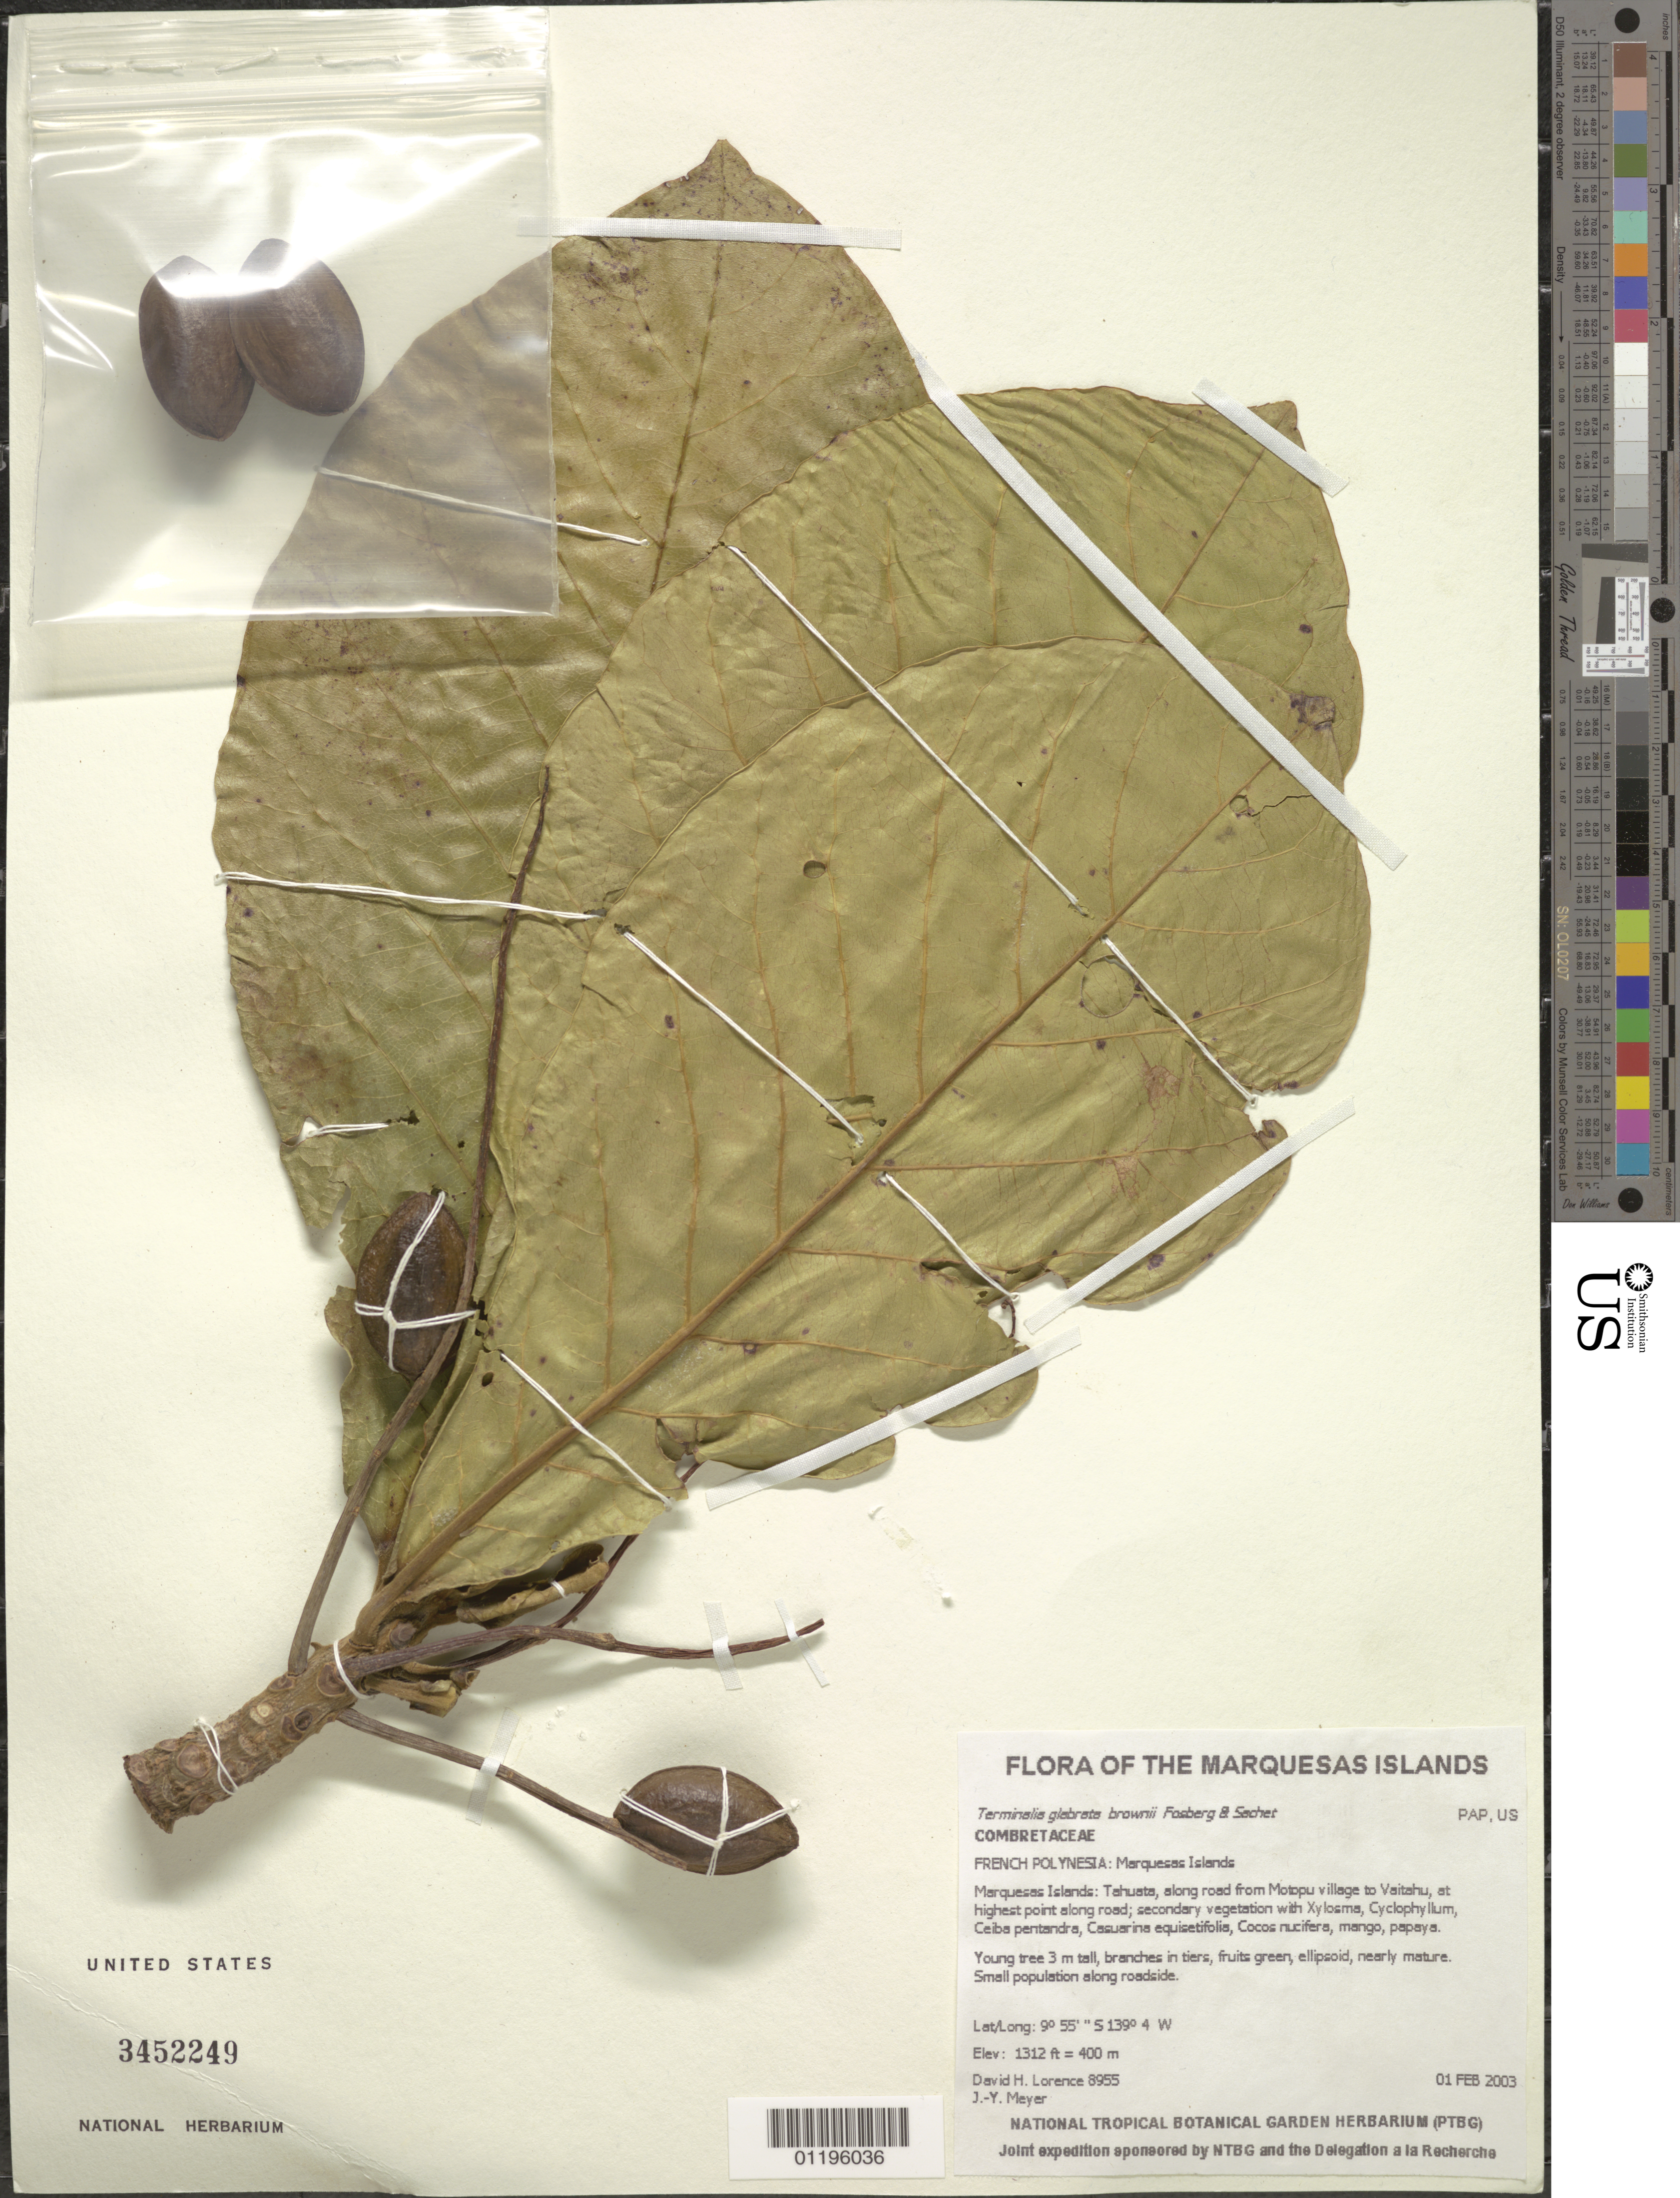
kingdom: Plantae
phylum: Tracheophyta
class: Magnoliopsida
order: Myrtales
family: Combretaceae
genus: Terminalia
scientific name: Terminalia glabrata var. brownii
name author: Fosberg & Sachet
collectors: D. Lorence & J.-Y. Meyer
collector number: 8955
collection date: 2003-02-01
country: French Polynesia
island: Tahuata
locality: Along road from Motopu village to Vaitahu, at highest point along road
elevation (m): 400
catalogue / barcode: US 3452249